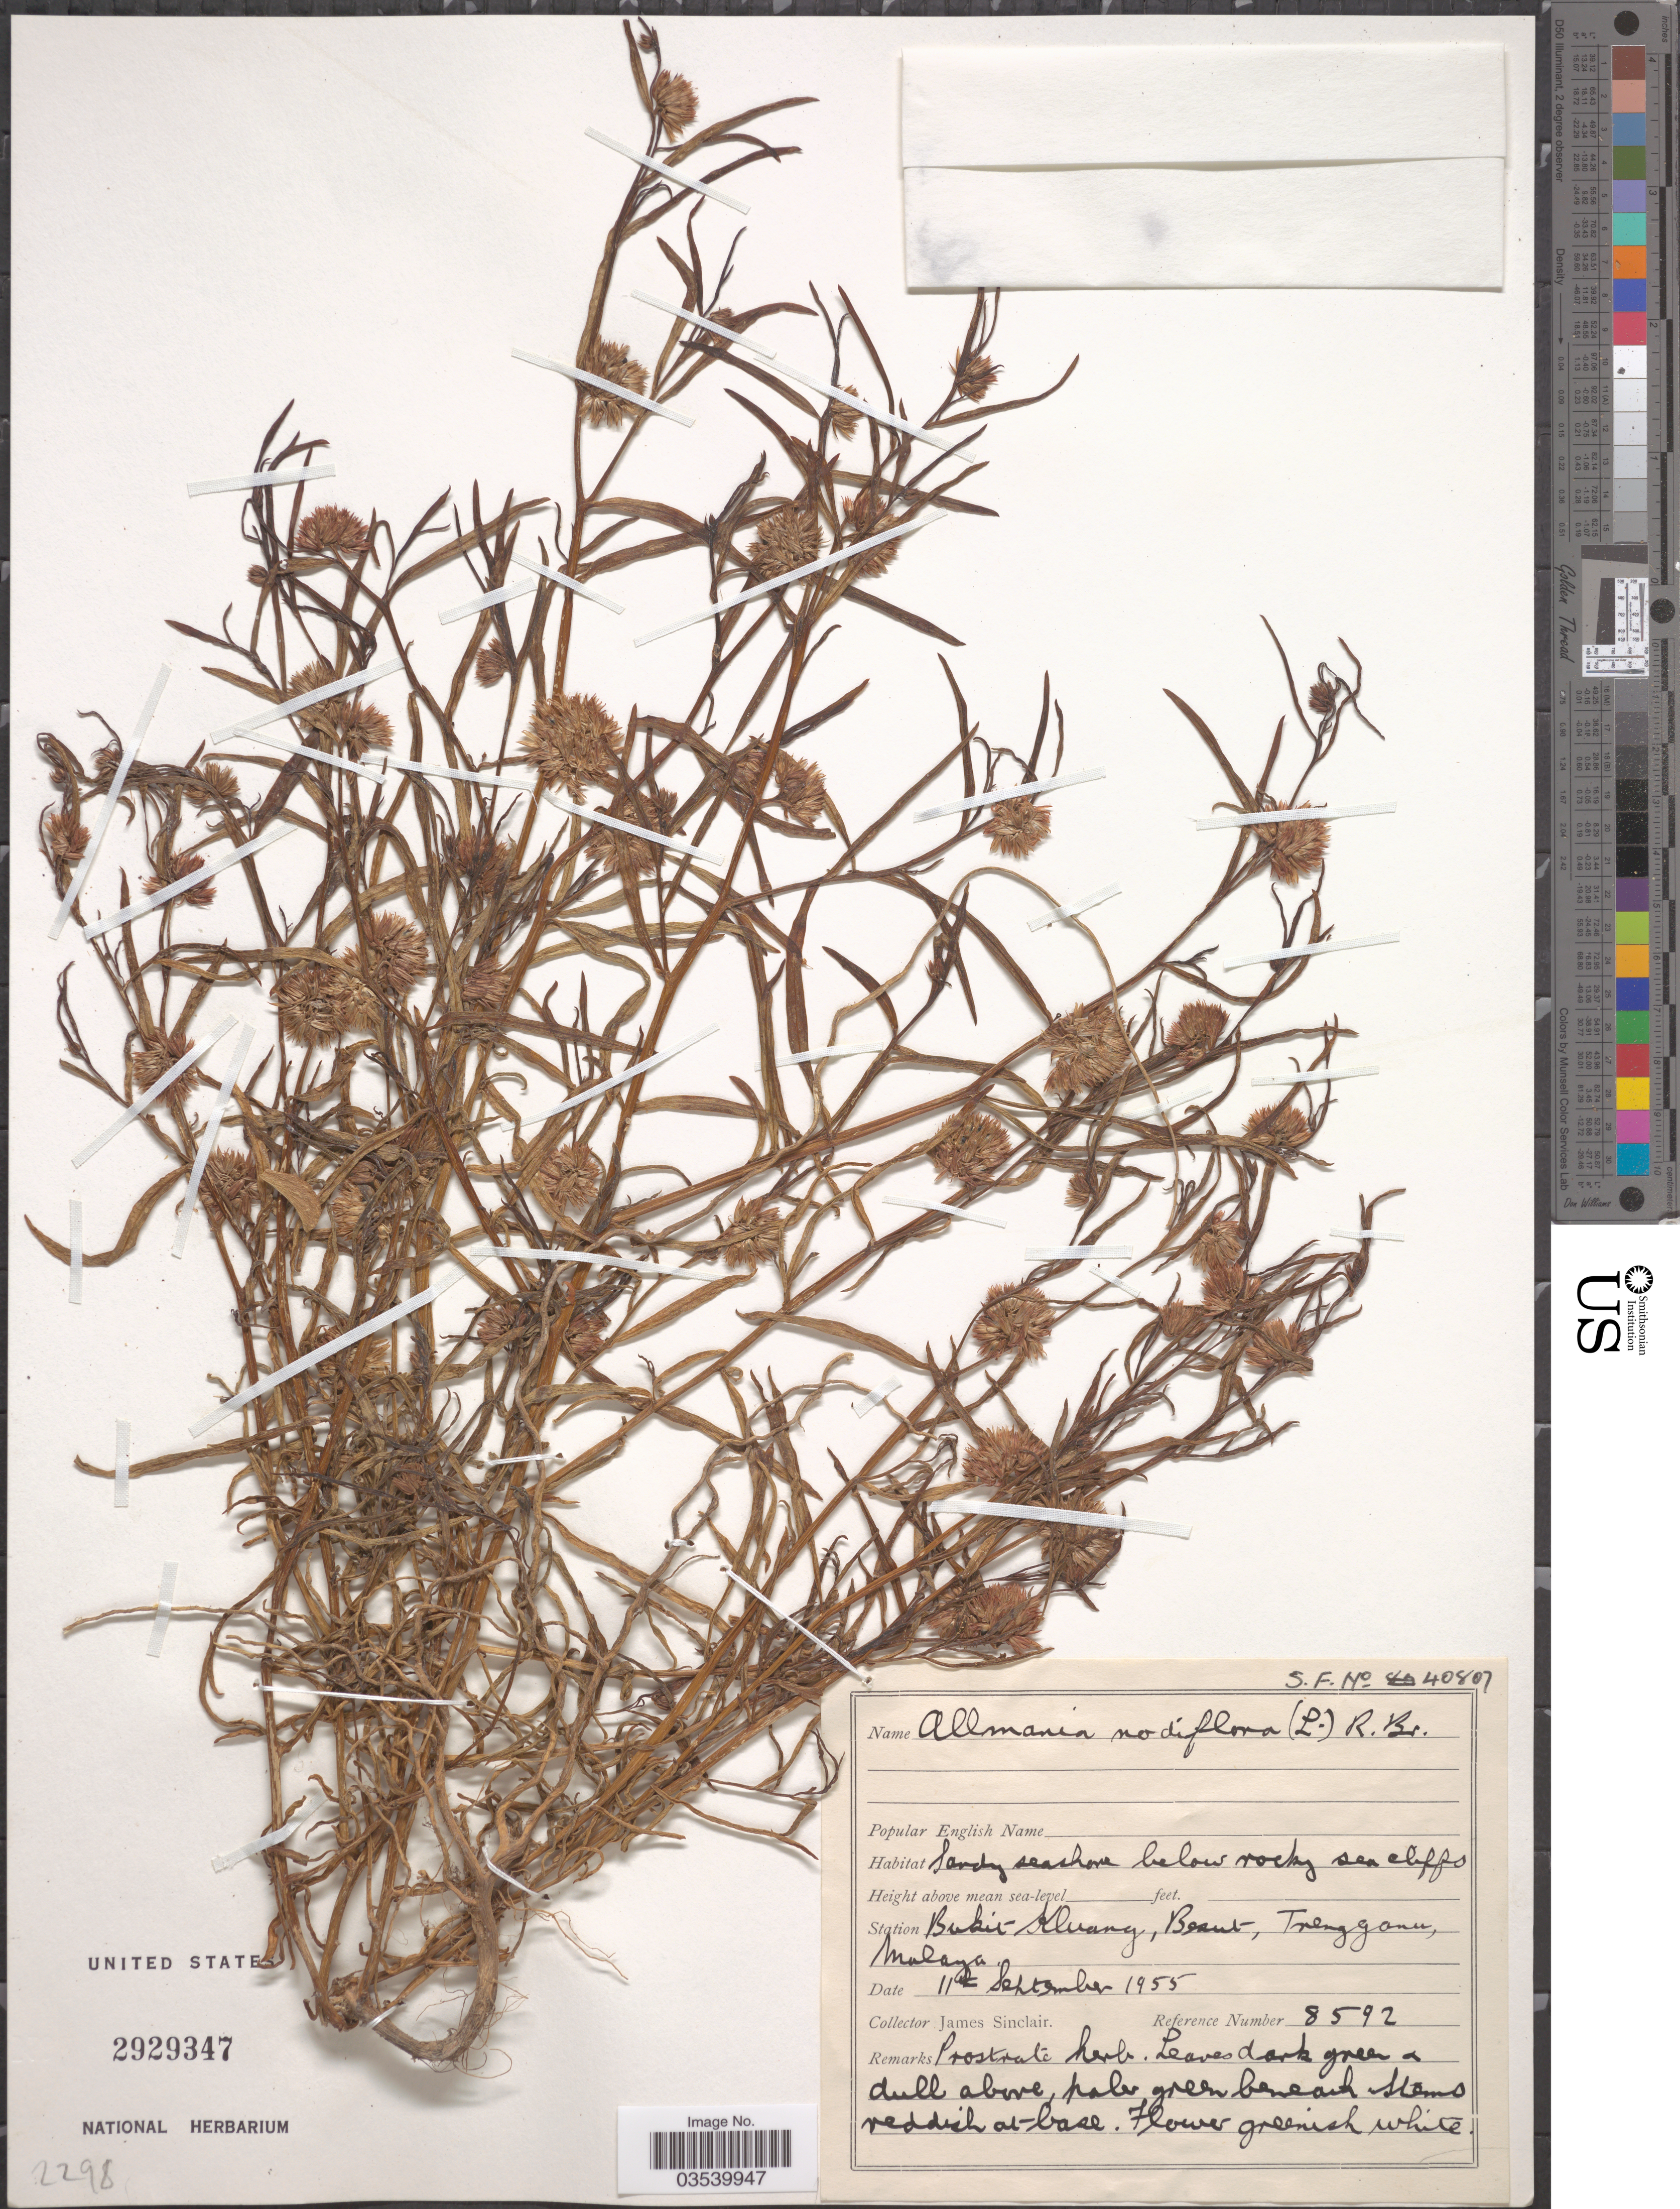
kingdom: Plantae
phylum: Tracheophyta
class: Magnoliopsida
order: Caryophyllales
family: Amaranthaceae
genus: Allmania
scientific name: Allmania nodiflora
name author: (L.) R. Br. ex Wight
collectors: J. Sinclair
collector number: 8592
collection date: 1955-09-11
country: Malaysia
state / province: Terengganu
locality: Station Bukit Kluang, Besut, Trengganu, Malaya.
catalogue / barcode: US 2929347